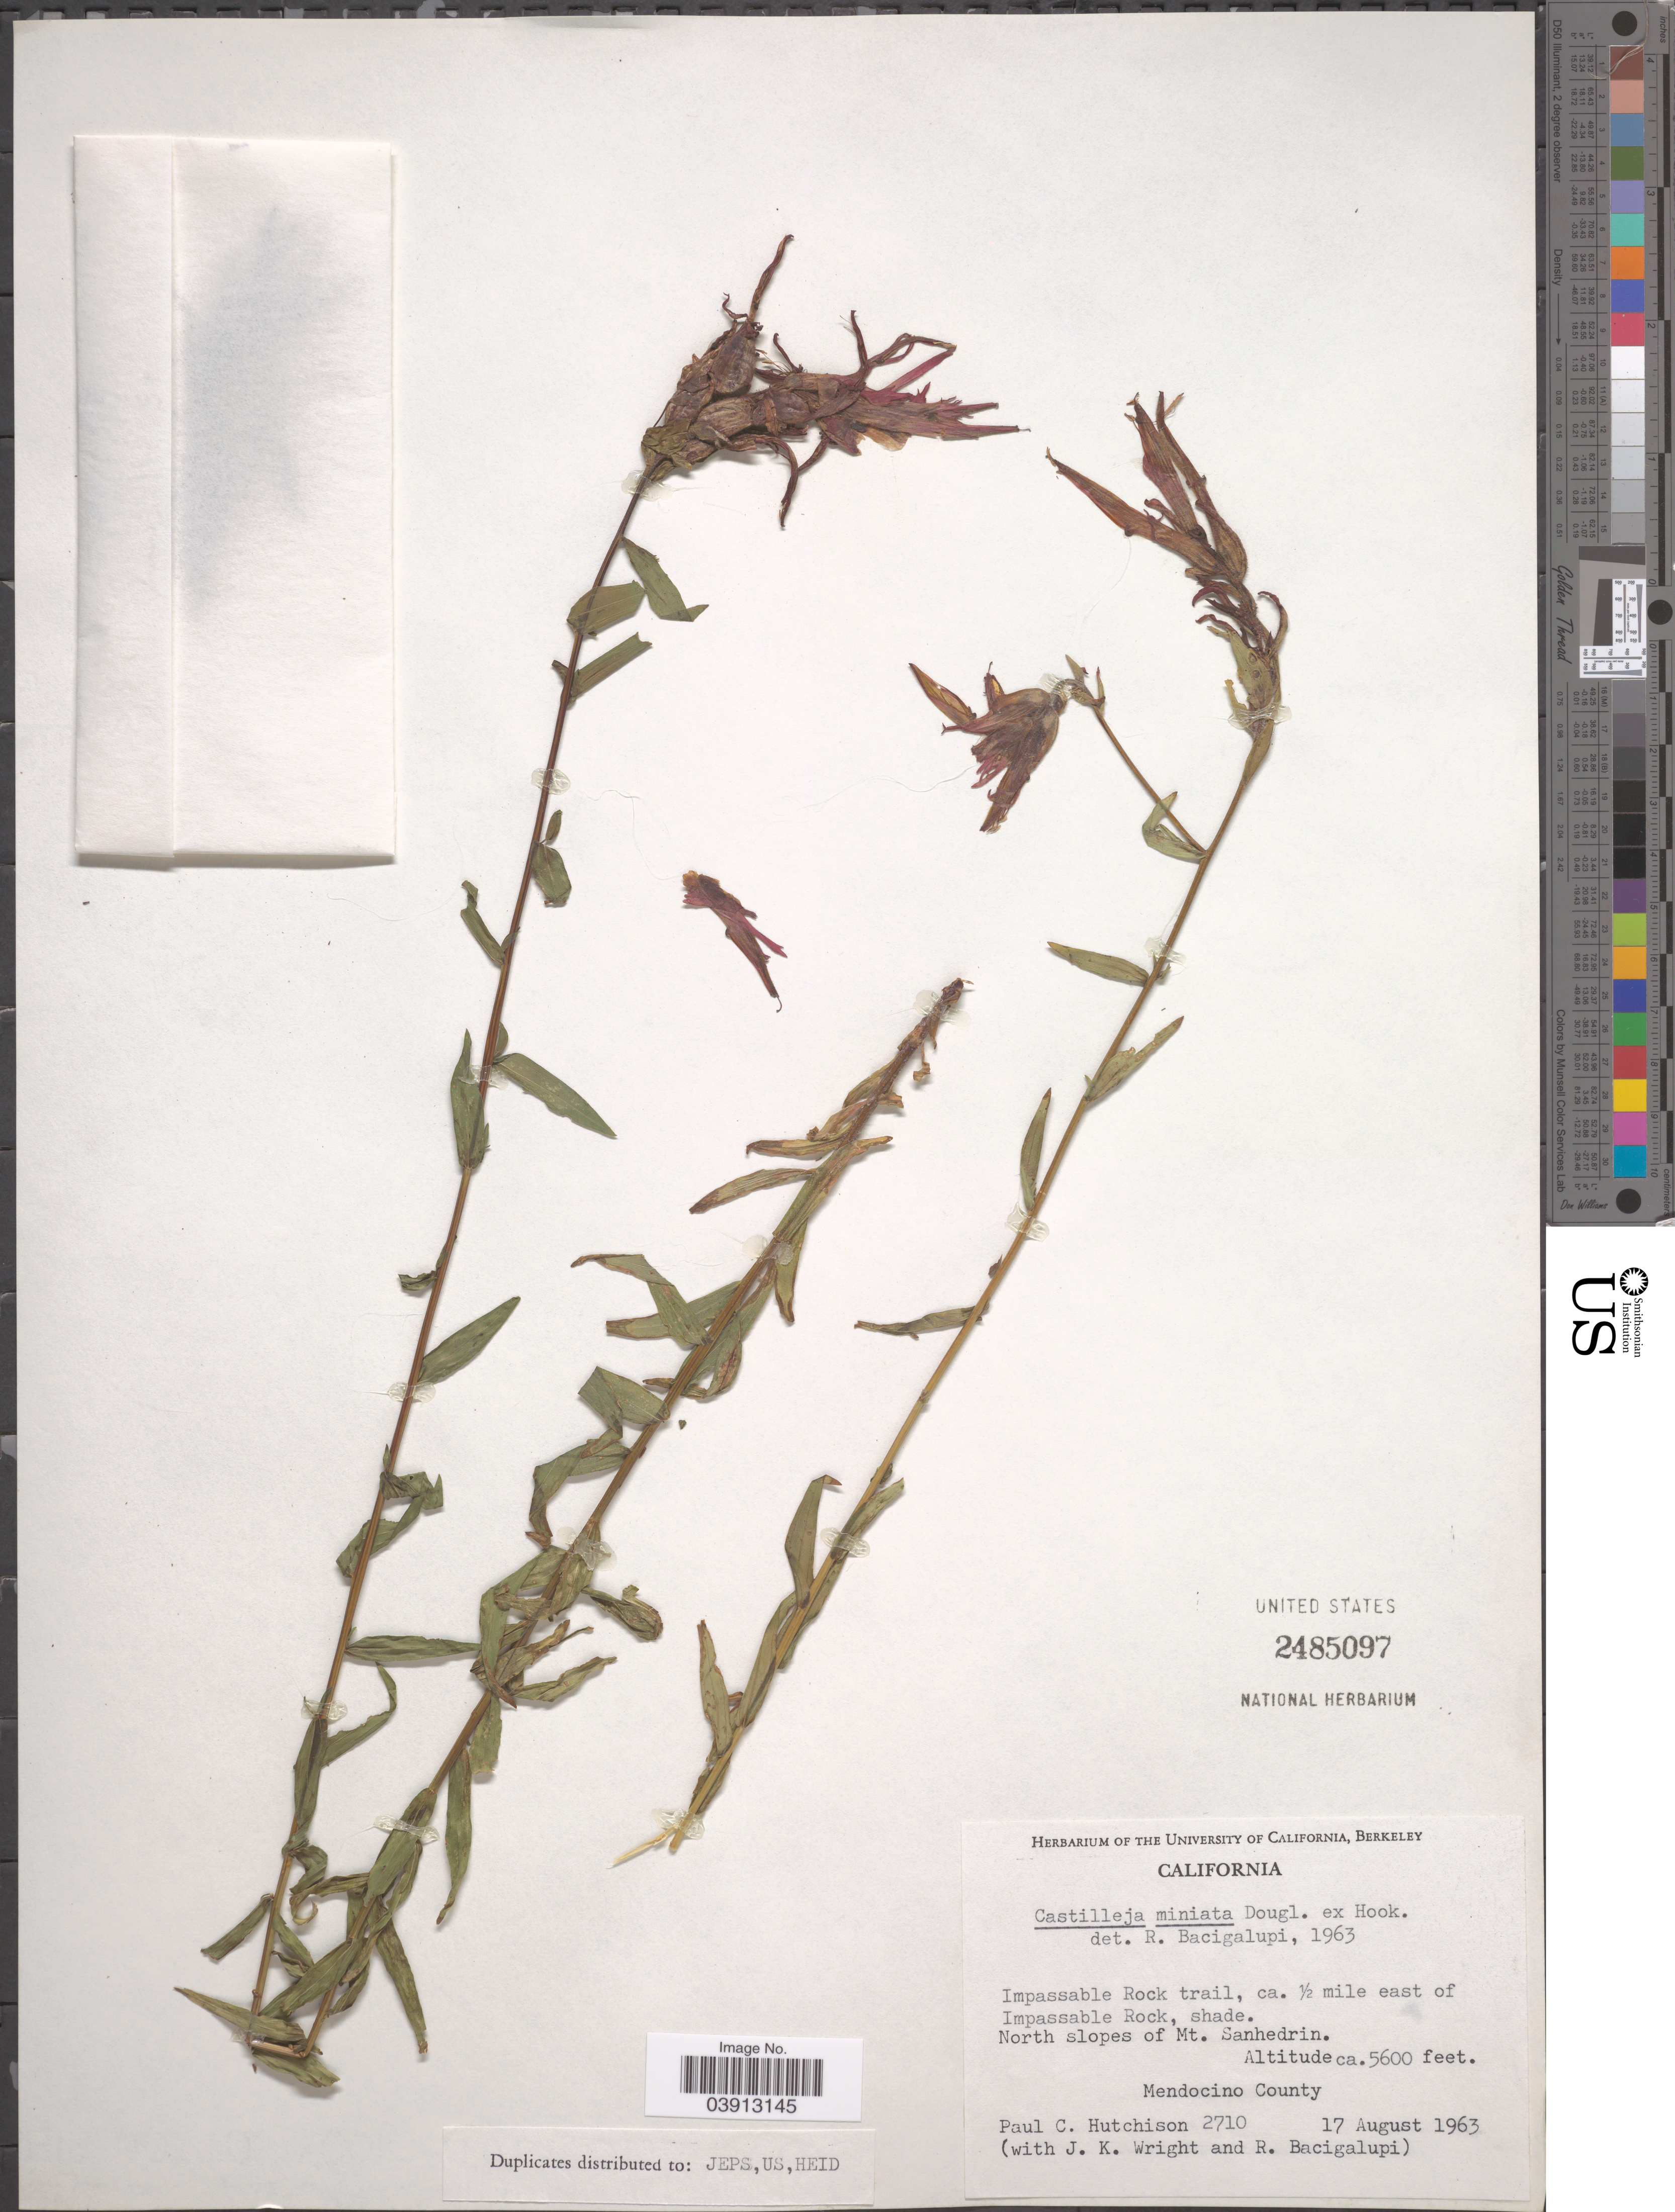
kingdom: Plantae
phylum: Tracheophyta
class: Magnoliopsida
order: Lamiales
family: Orobanchaceae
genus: Castilleja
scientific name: Castilleja miniata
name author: Douglas ex Hook.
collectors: P. C. Hutchison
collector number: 2710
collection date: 1963-08-17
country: United States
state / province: California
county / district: Mendocino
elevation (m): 1707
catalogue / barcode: US 2485097